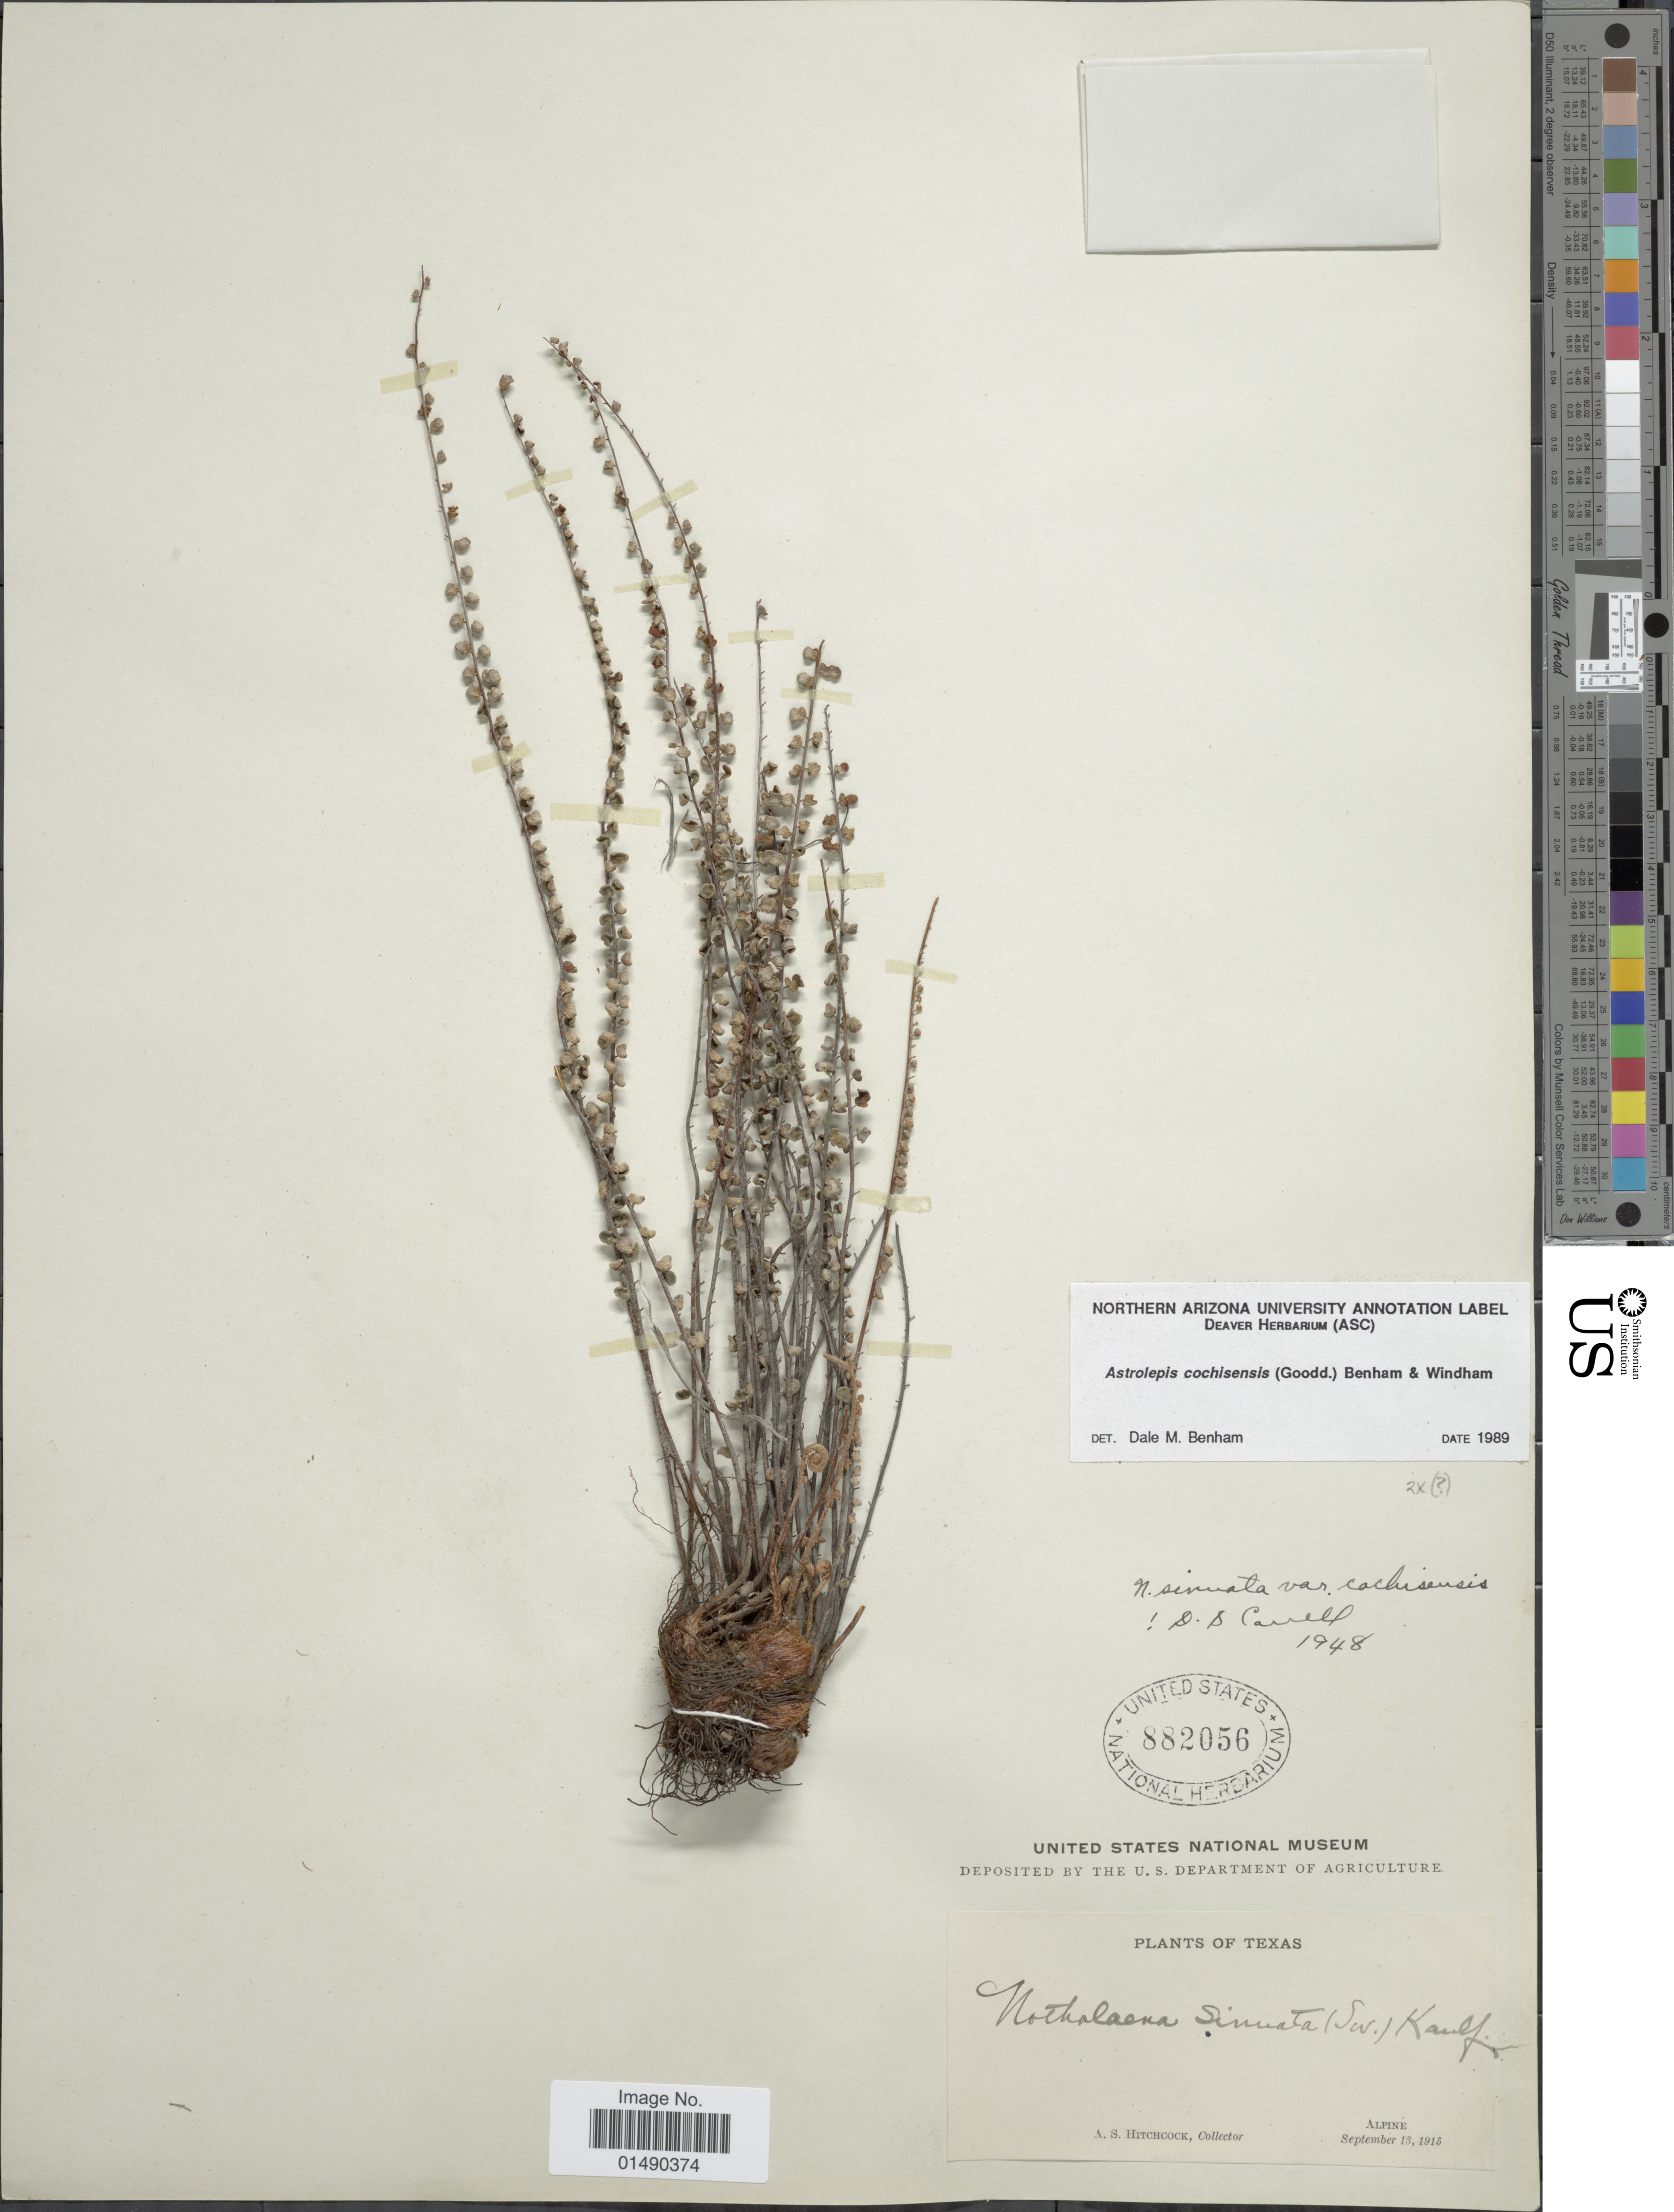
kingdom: Plantae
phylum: Tracheophyta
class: Polypodiopsida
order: Polypodiales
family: Pteridaceae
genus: Astrolepis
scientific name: Astrolepis cochisensis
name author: (C.O. Goodd.) D.M. Benham & Windham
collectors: A. S. Hitchcock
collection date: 1915-09-13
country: United States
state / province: Texas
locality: Alpine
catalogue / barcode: US 882056